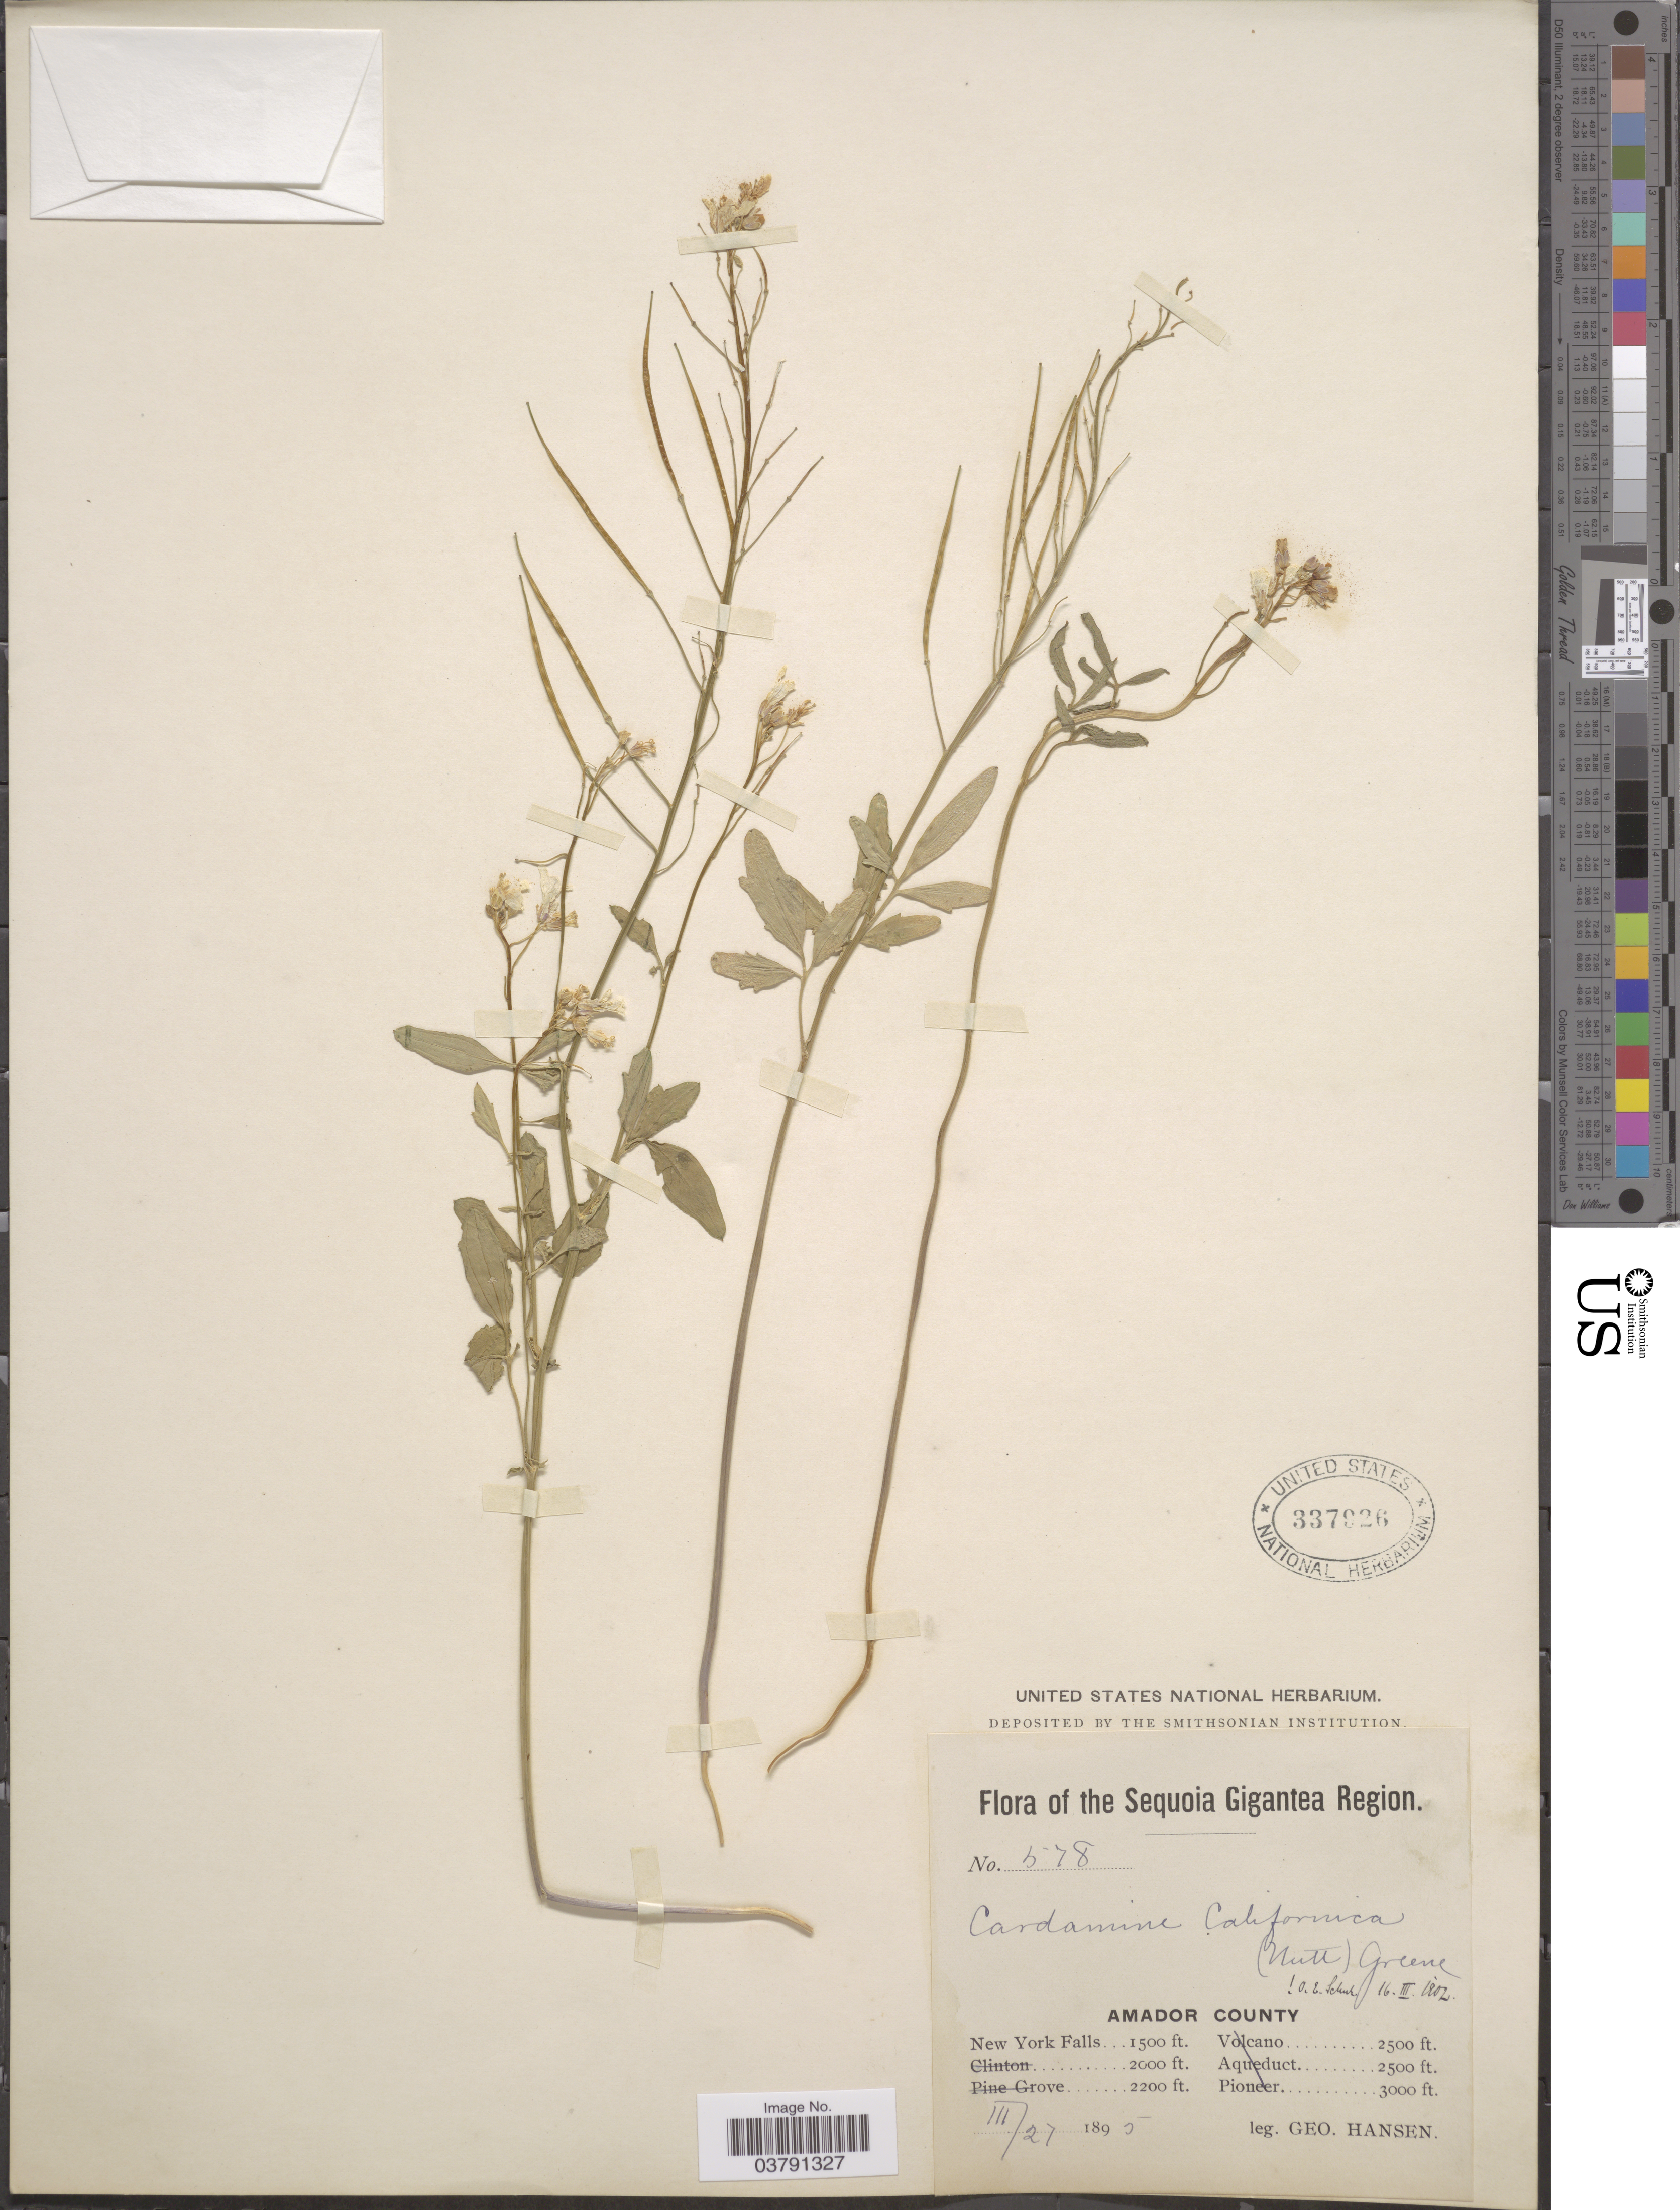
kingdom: Plantae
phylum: Tracheophyta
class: Magnoliopsida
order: Brassicales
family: Brassicaceae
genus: Dentaria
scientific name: Dentaria californica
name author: Nutt.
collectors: G. Hansen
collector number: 578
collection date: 1895-03-27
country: United States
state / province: California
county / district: Amador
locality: The Sequoia Gigantea Region. Amador County. New York Falls.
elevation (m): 457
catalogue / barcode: US 337926